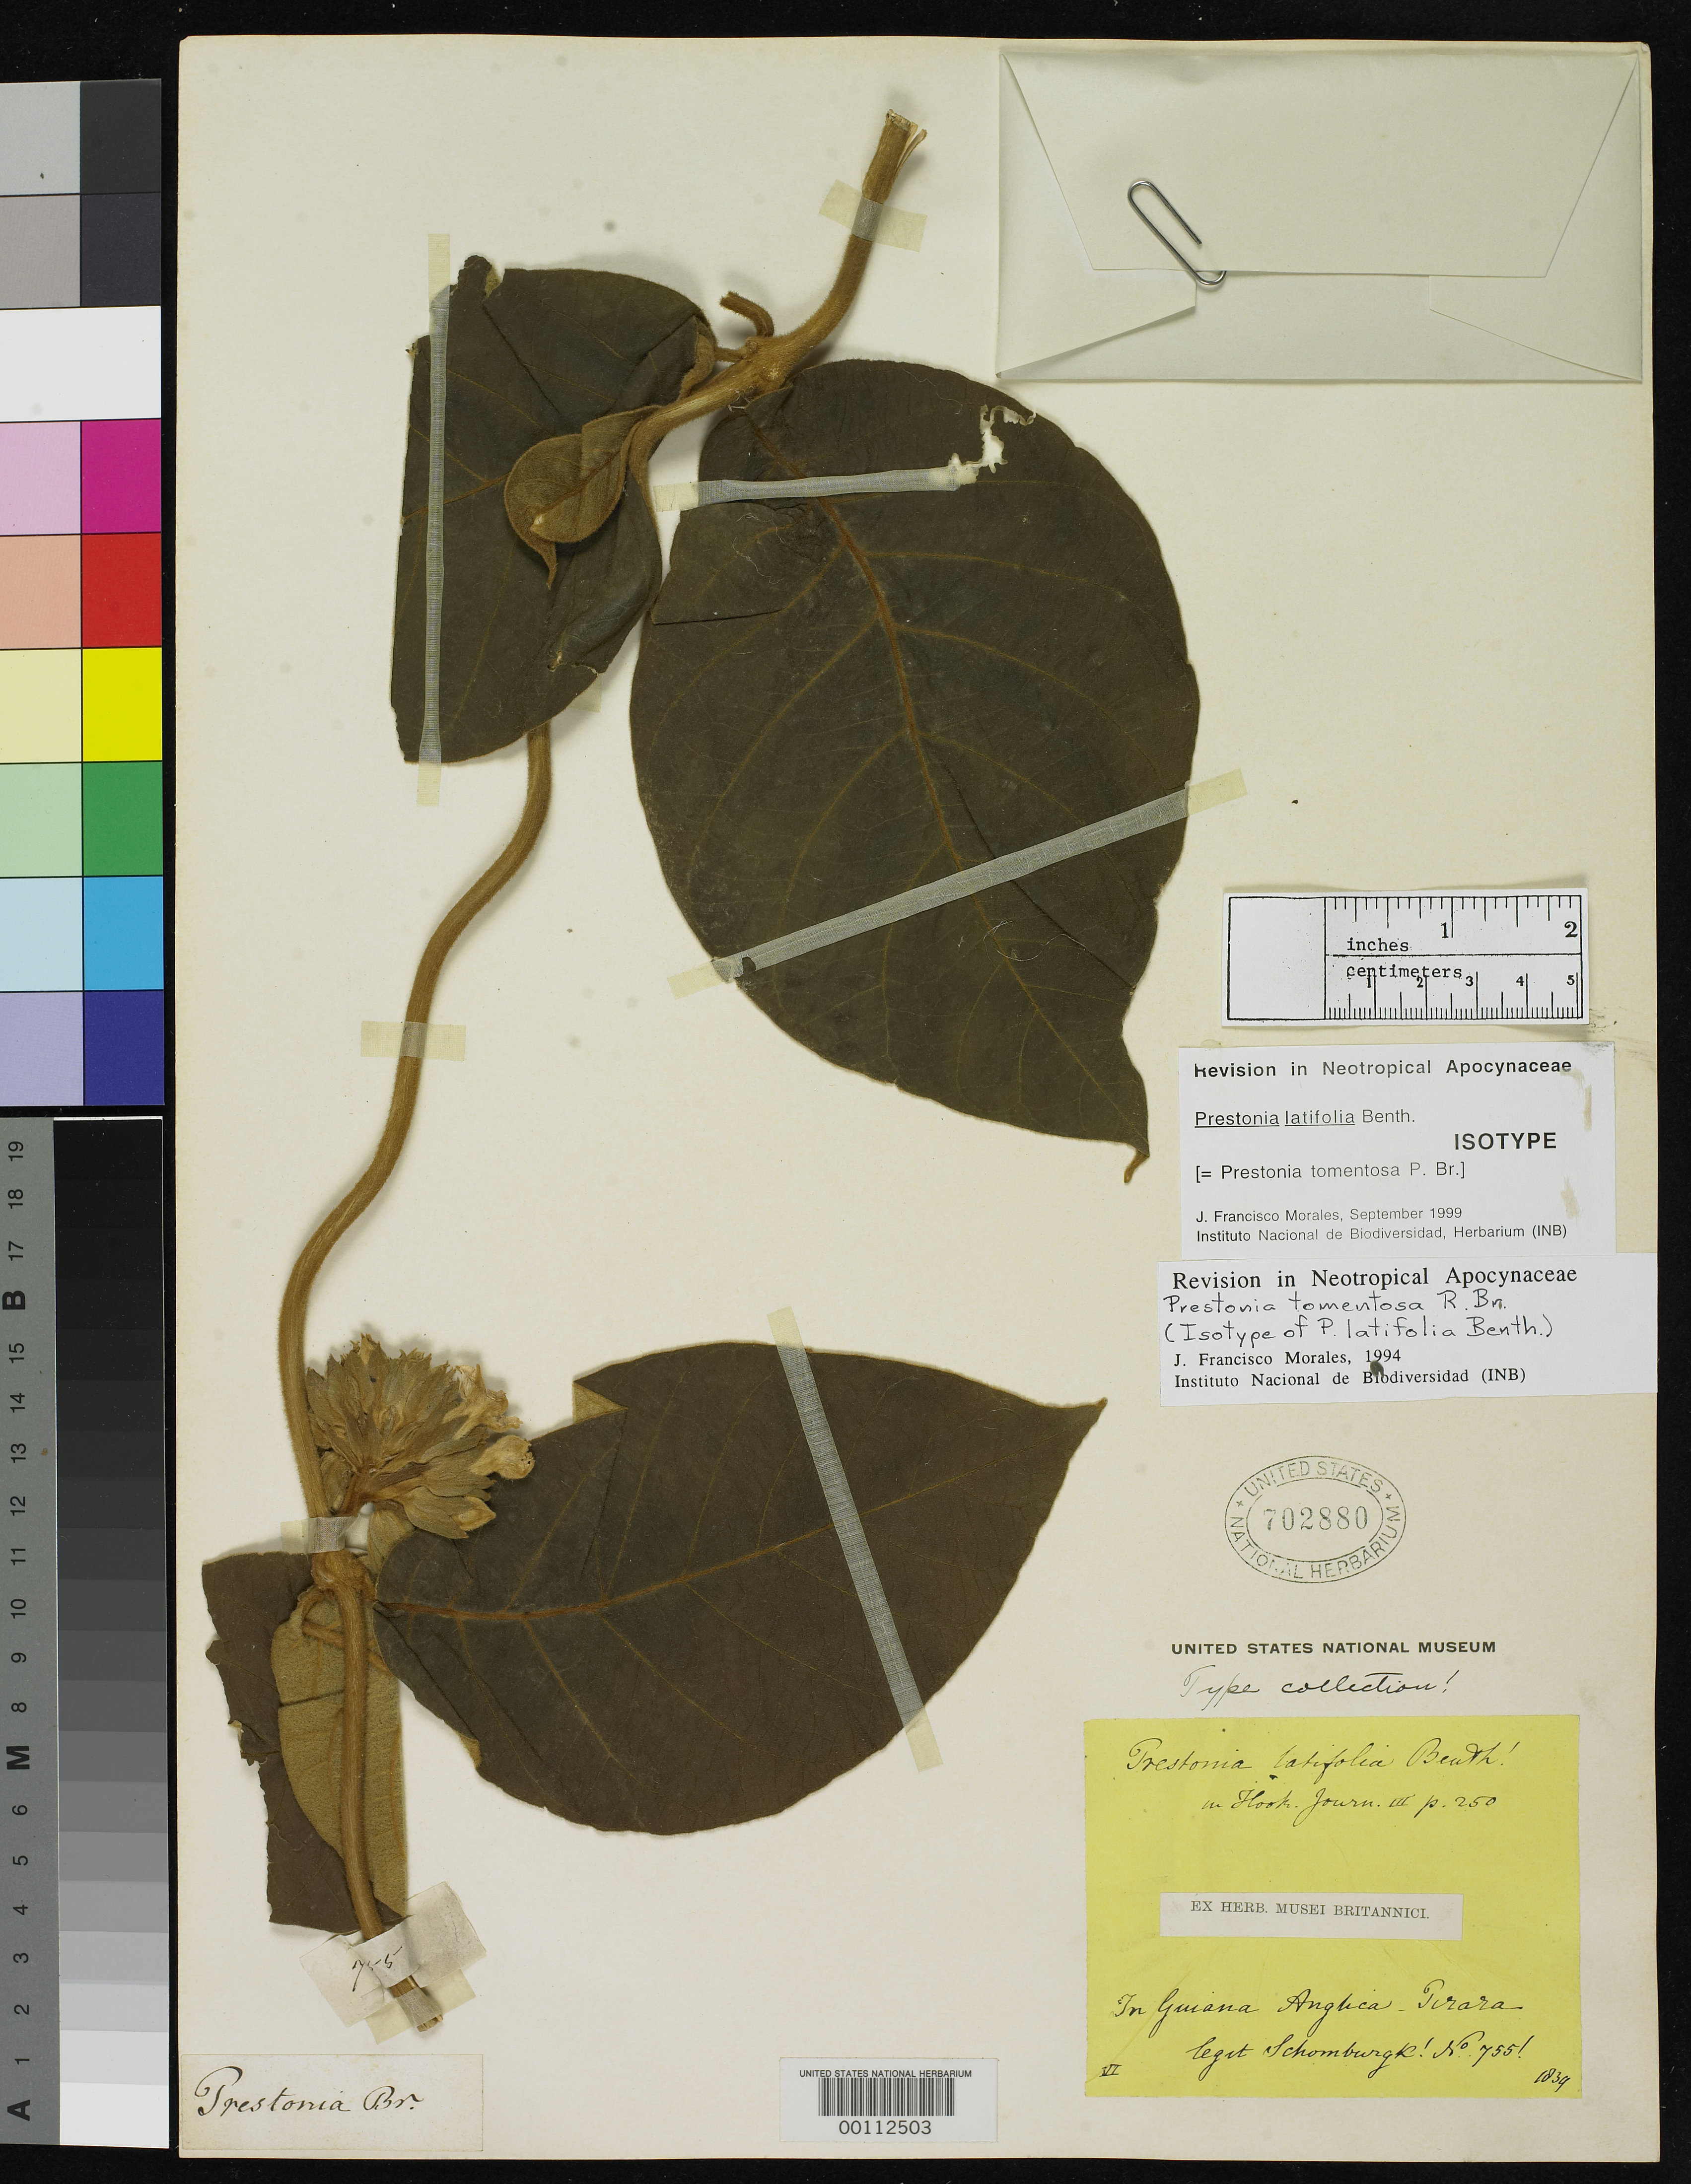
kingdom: Plantae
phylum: Tracheophyta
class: Magnoliopsida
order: Gentianales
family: Apocynaceae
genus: Prestonia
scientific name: Prestonia latifolia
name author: Benth.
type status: Isotype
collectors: M. R. Schomburgk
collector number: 755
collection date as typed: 1839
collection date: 1839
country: Guyana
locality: Pirara.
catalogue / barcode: US 702880